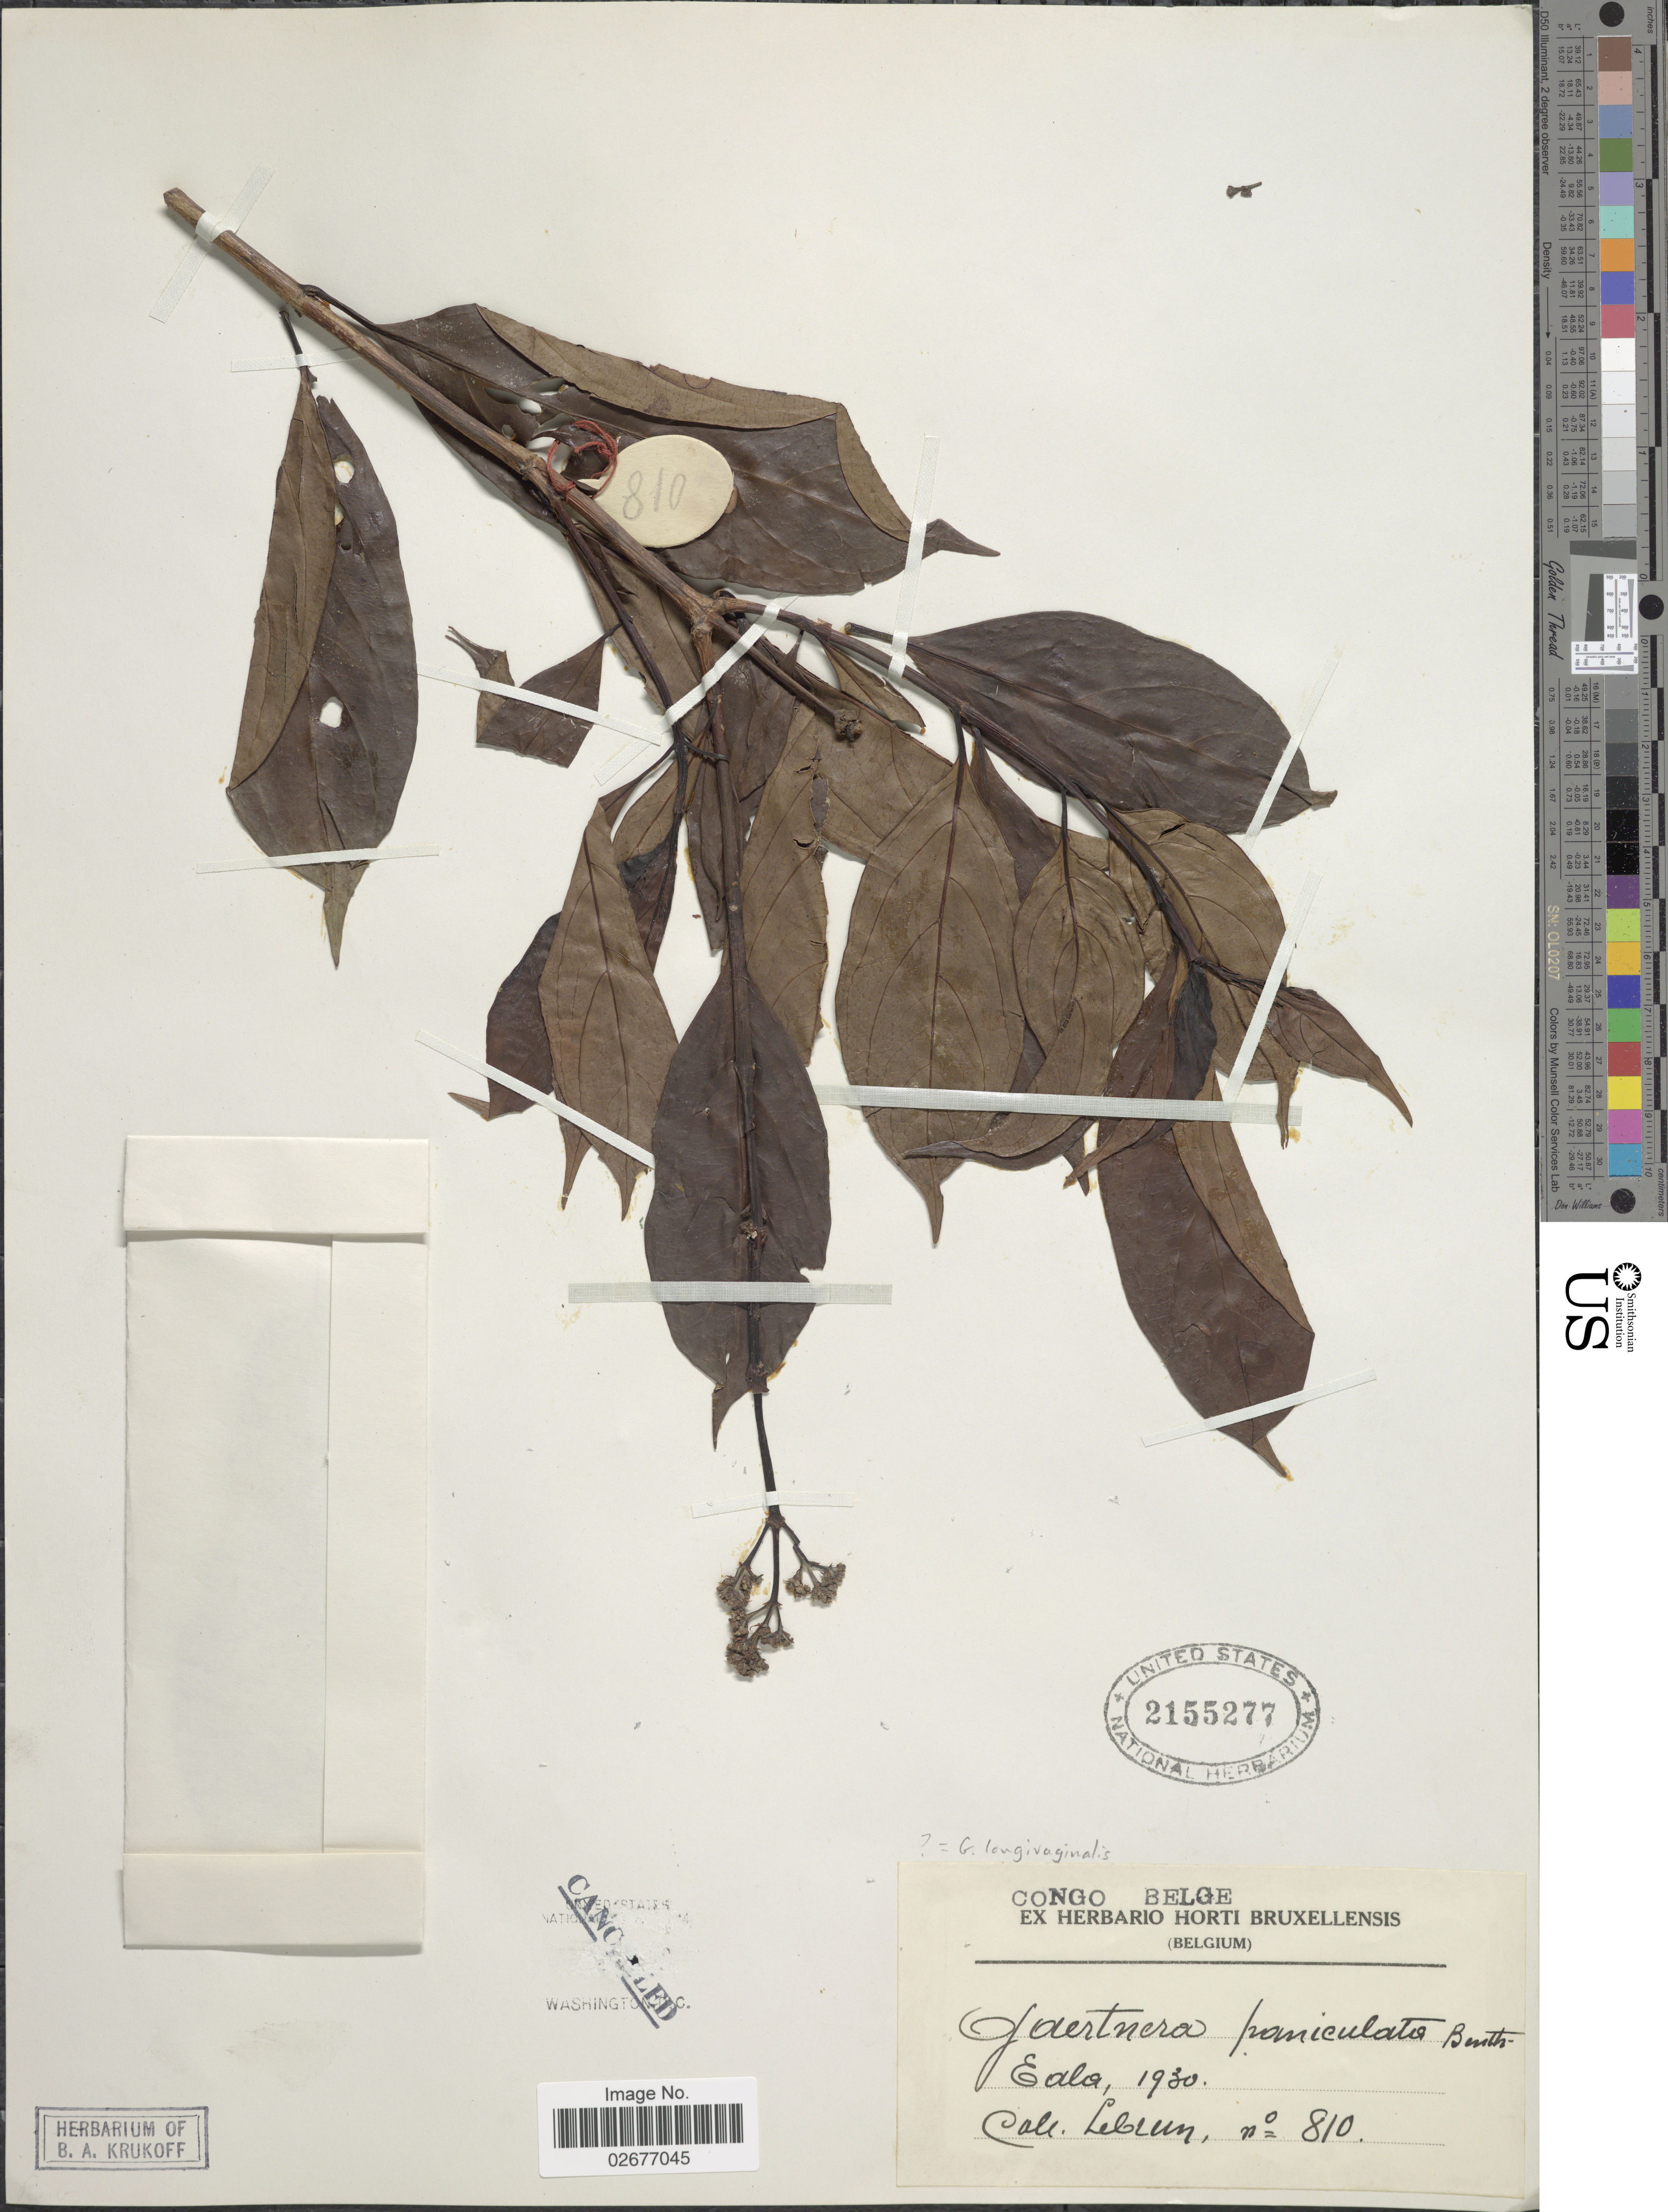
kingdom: Plantae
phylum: Tracheophyta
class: Magnoliopsida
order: Gentianales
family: Rubiaceae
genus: Gaertnera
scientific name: Gaertnera paniculata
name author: Benth.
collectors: J.A. Lebrun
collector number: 810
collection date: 1930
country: Congo, Democratic Republic of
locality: Congo Belge, Eala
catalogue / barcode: US 2155277